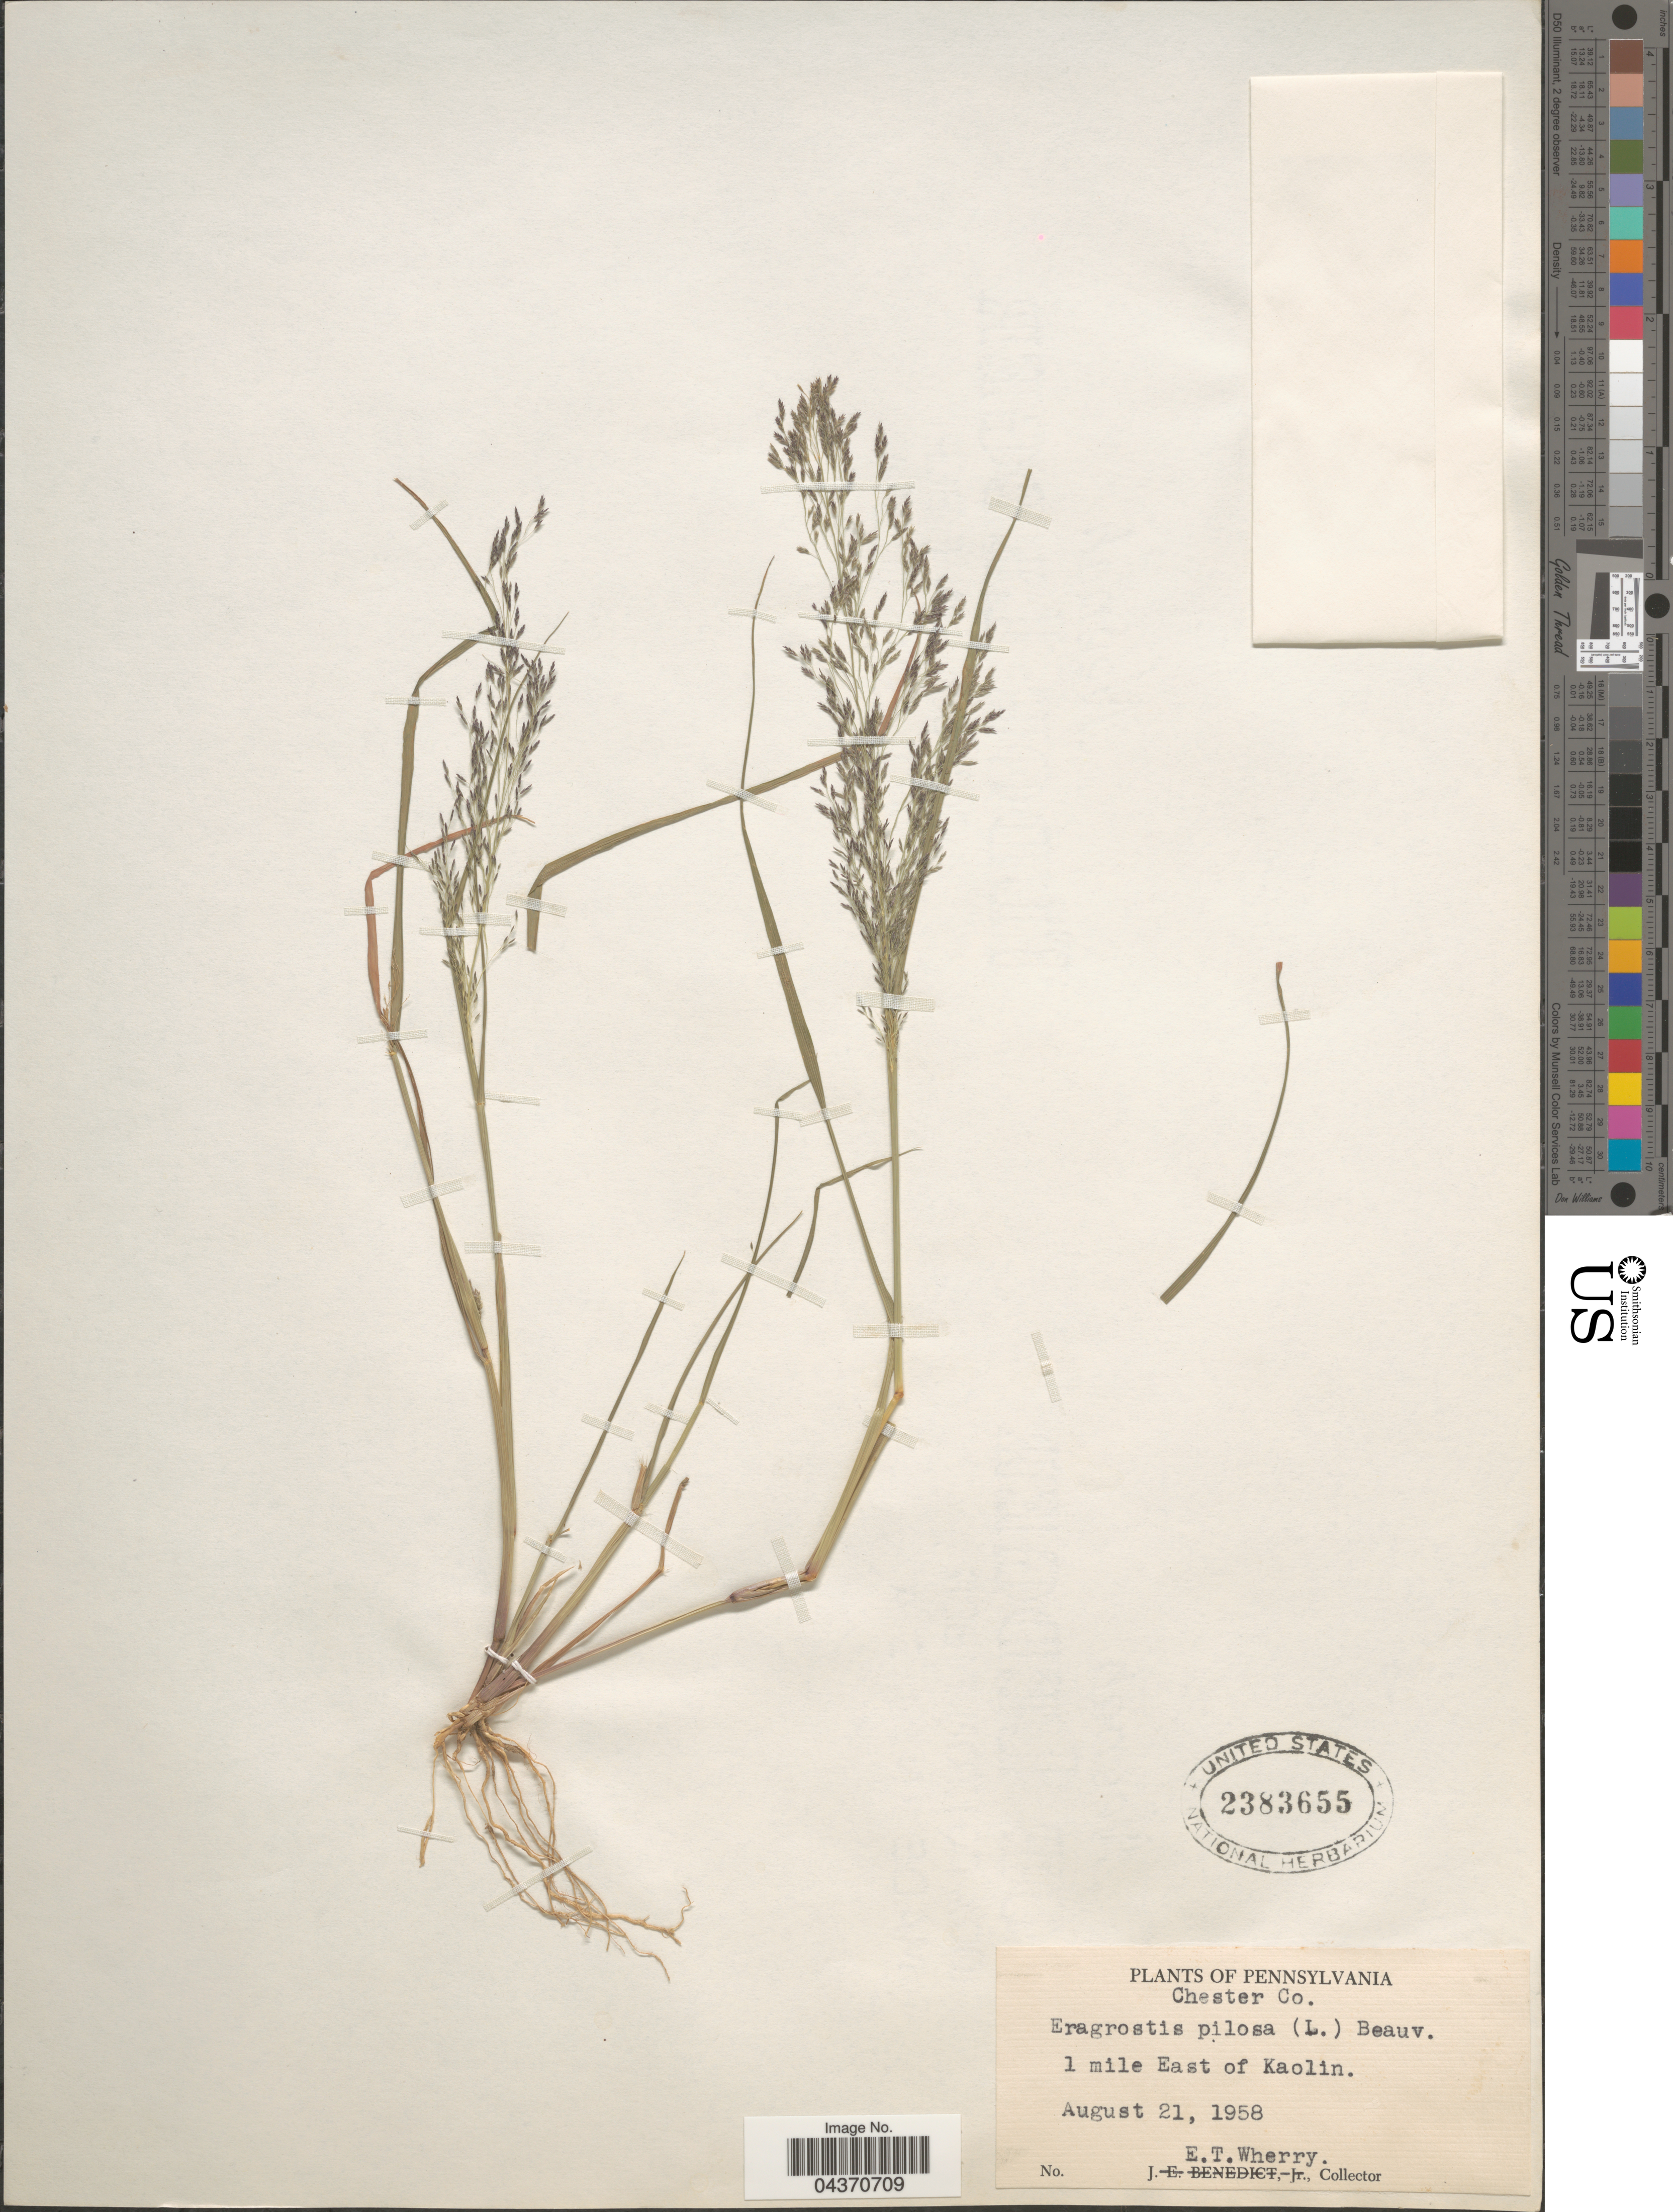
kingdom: Plantae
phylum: Tracheophyta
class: Liliopsida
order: Poales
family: Poaceae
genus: Eragrostis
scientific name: Eragrostis pilosa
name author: (L.) P. Beauv.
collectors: E. T. Wherry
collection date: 1958-08-21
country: United States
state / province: Pennsylvania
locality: Chester Co. 1 mile East of Kaolin.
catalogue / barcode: US 2383655